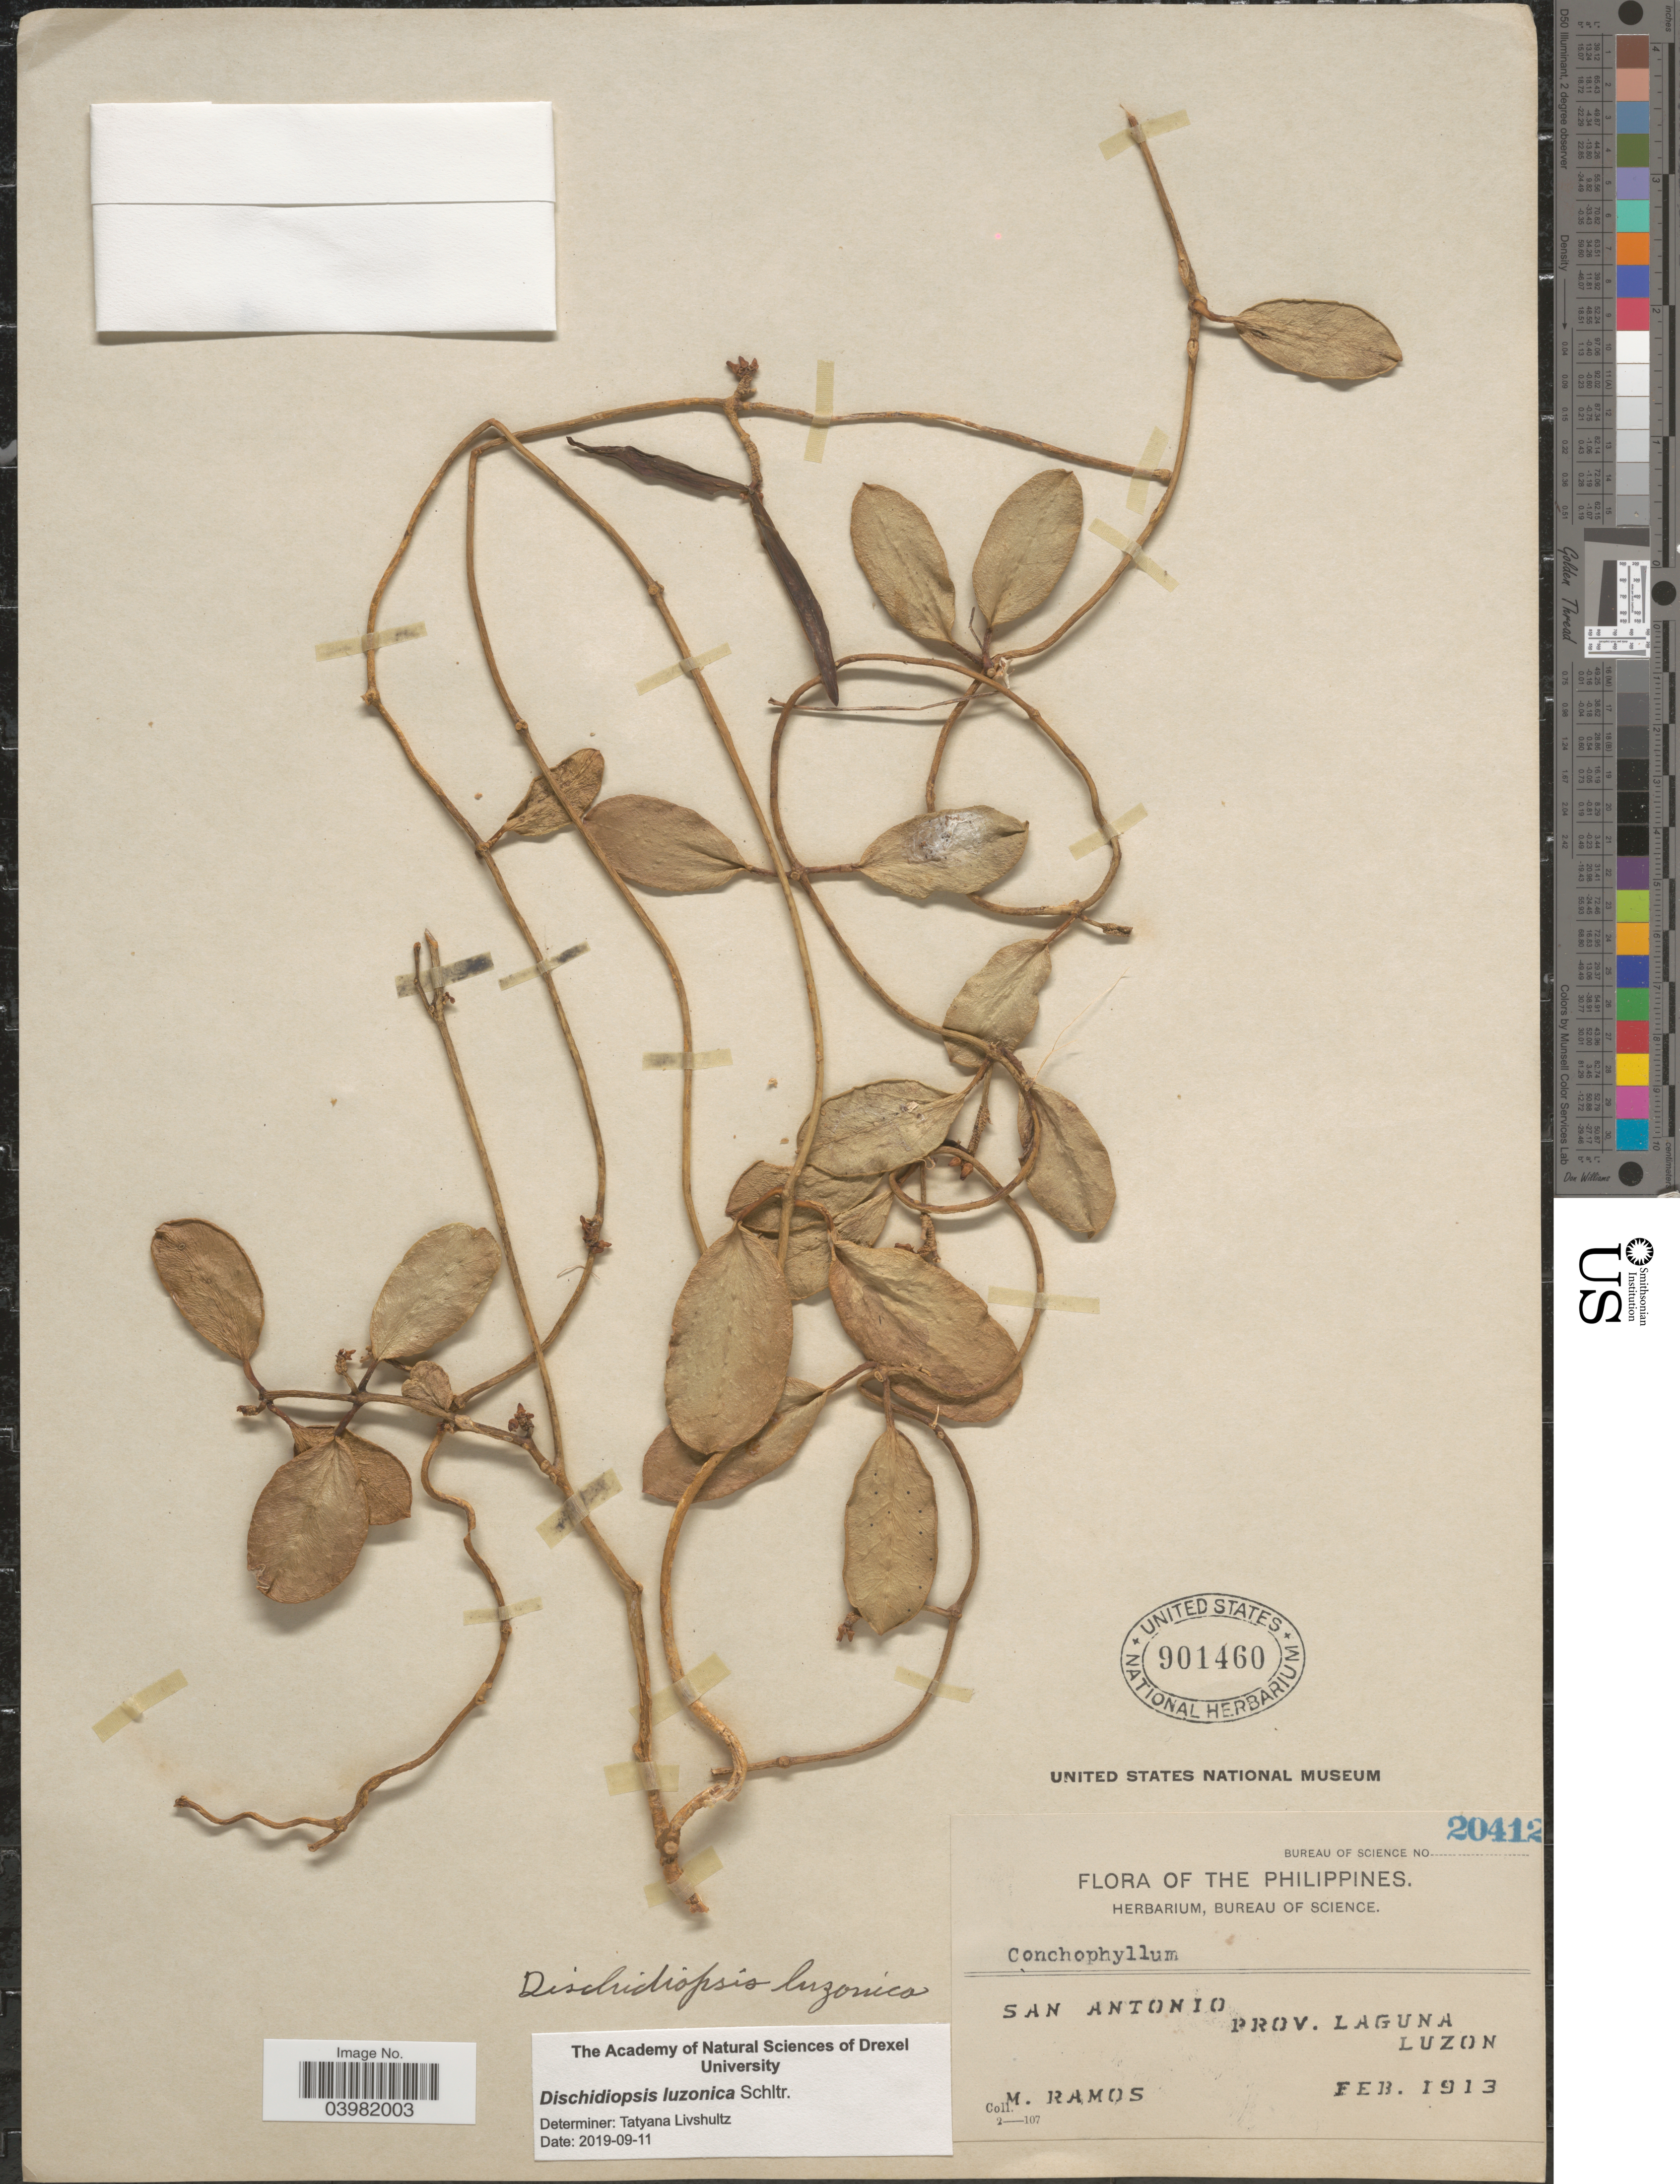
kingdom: Plantae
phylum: Tracheophyta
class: Magnoliopsida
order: Gentianales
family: Apocynaceae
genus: Dischidiopsis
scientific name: Dischidiopsis luzonica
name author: Schltr.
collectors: M. Ramos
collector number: Bureau of Science 20412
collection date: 1913-02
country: Philippines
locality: San Antonio. Prov. Laguna. Luzon.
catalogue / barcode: US 901460